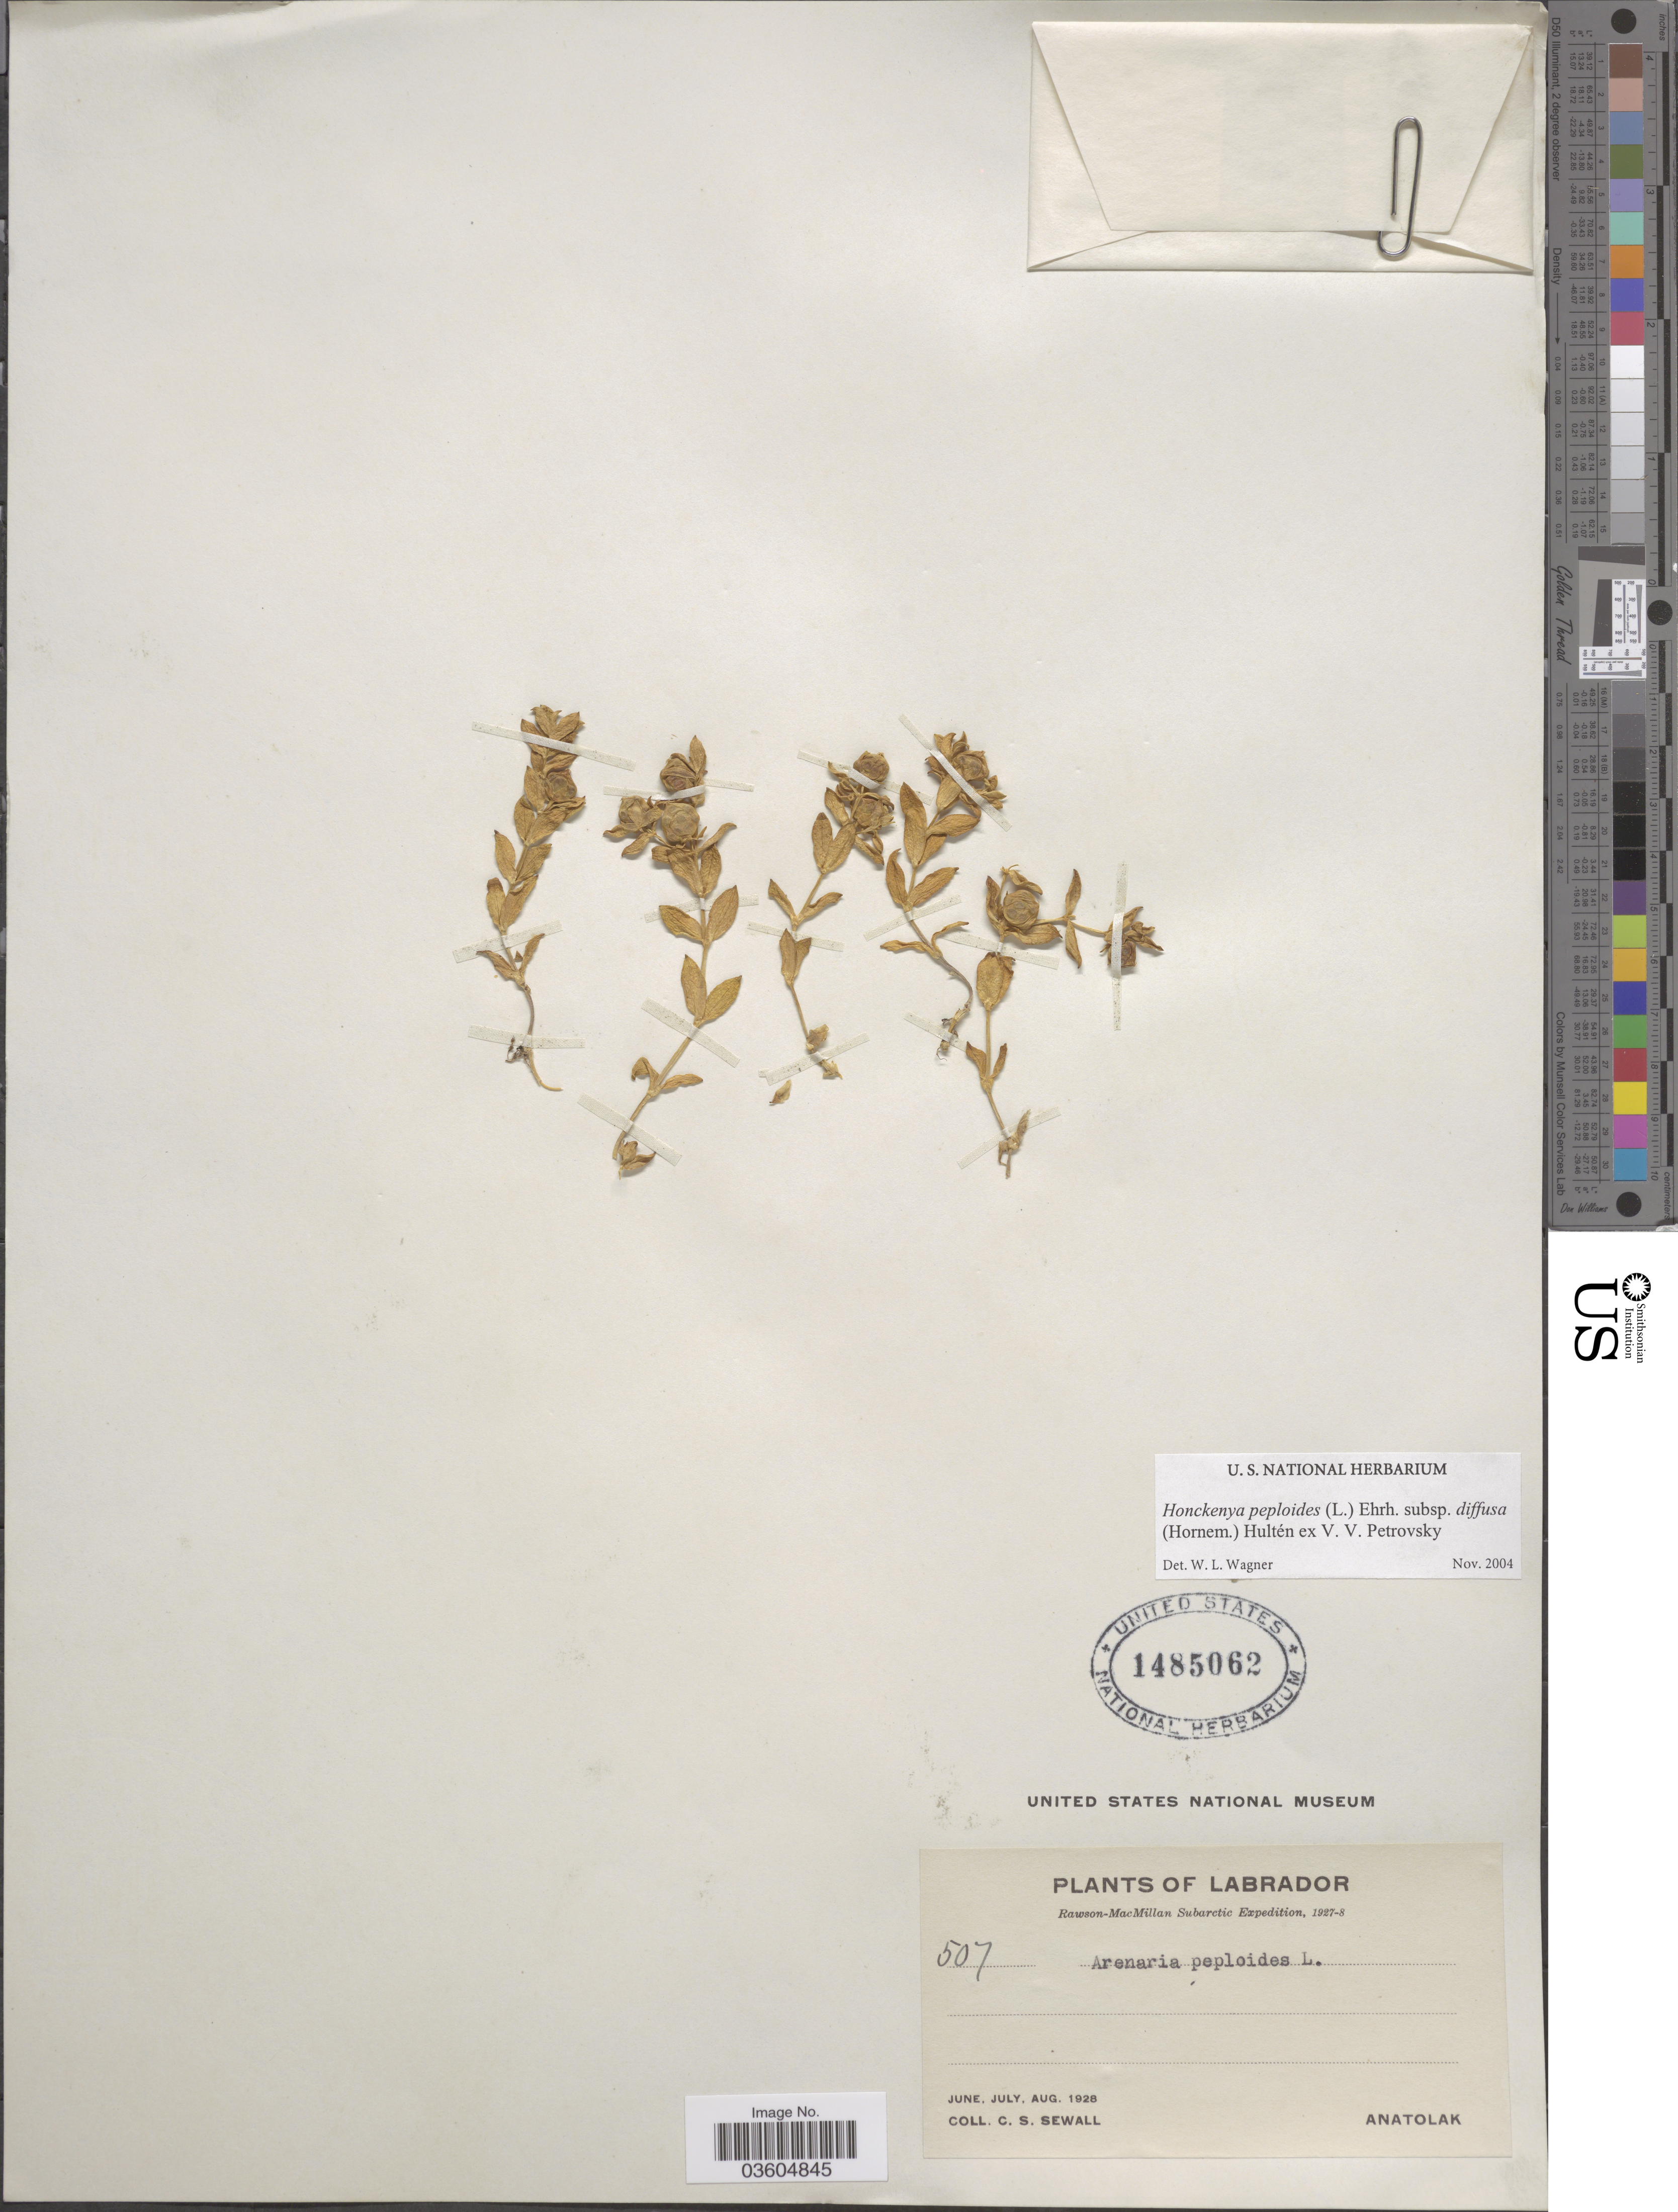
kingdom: Plantae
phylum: Tracheophyta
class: Magnoliopsida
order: Caryophyllales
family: Caryophyllaceae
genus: Honckenya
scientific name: Honckenya peploides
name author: (L.) Ehrh.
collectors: C. Sewall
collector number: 507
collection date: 1928-06/1928-07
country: Canada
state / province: Newfoundland and Labrador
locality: Labrador. Anatolak.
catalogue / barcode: US 1485062